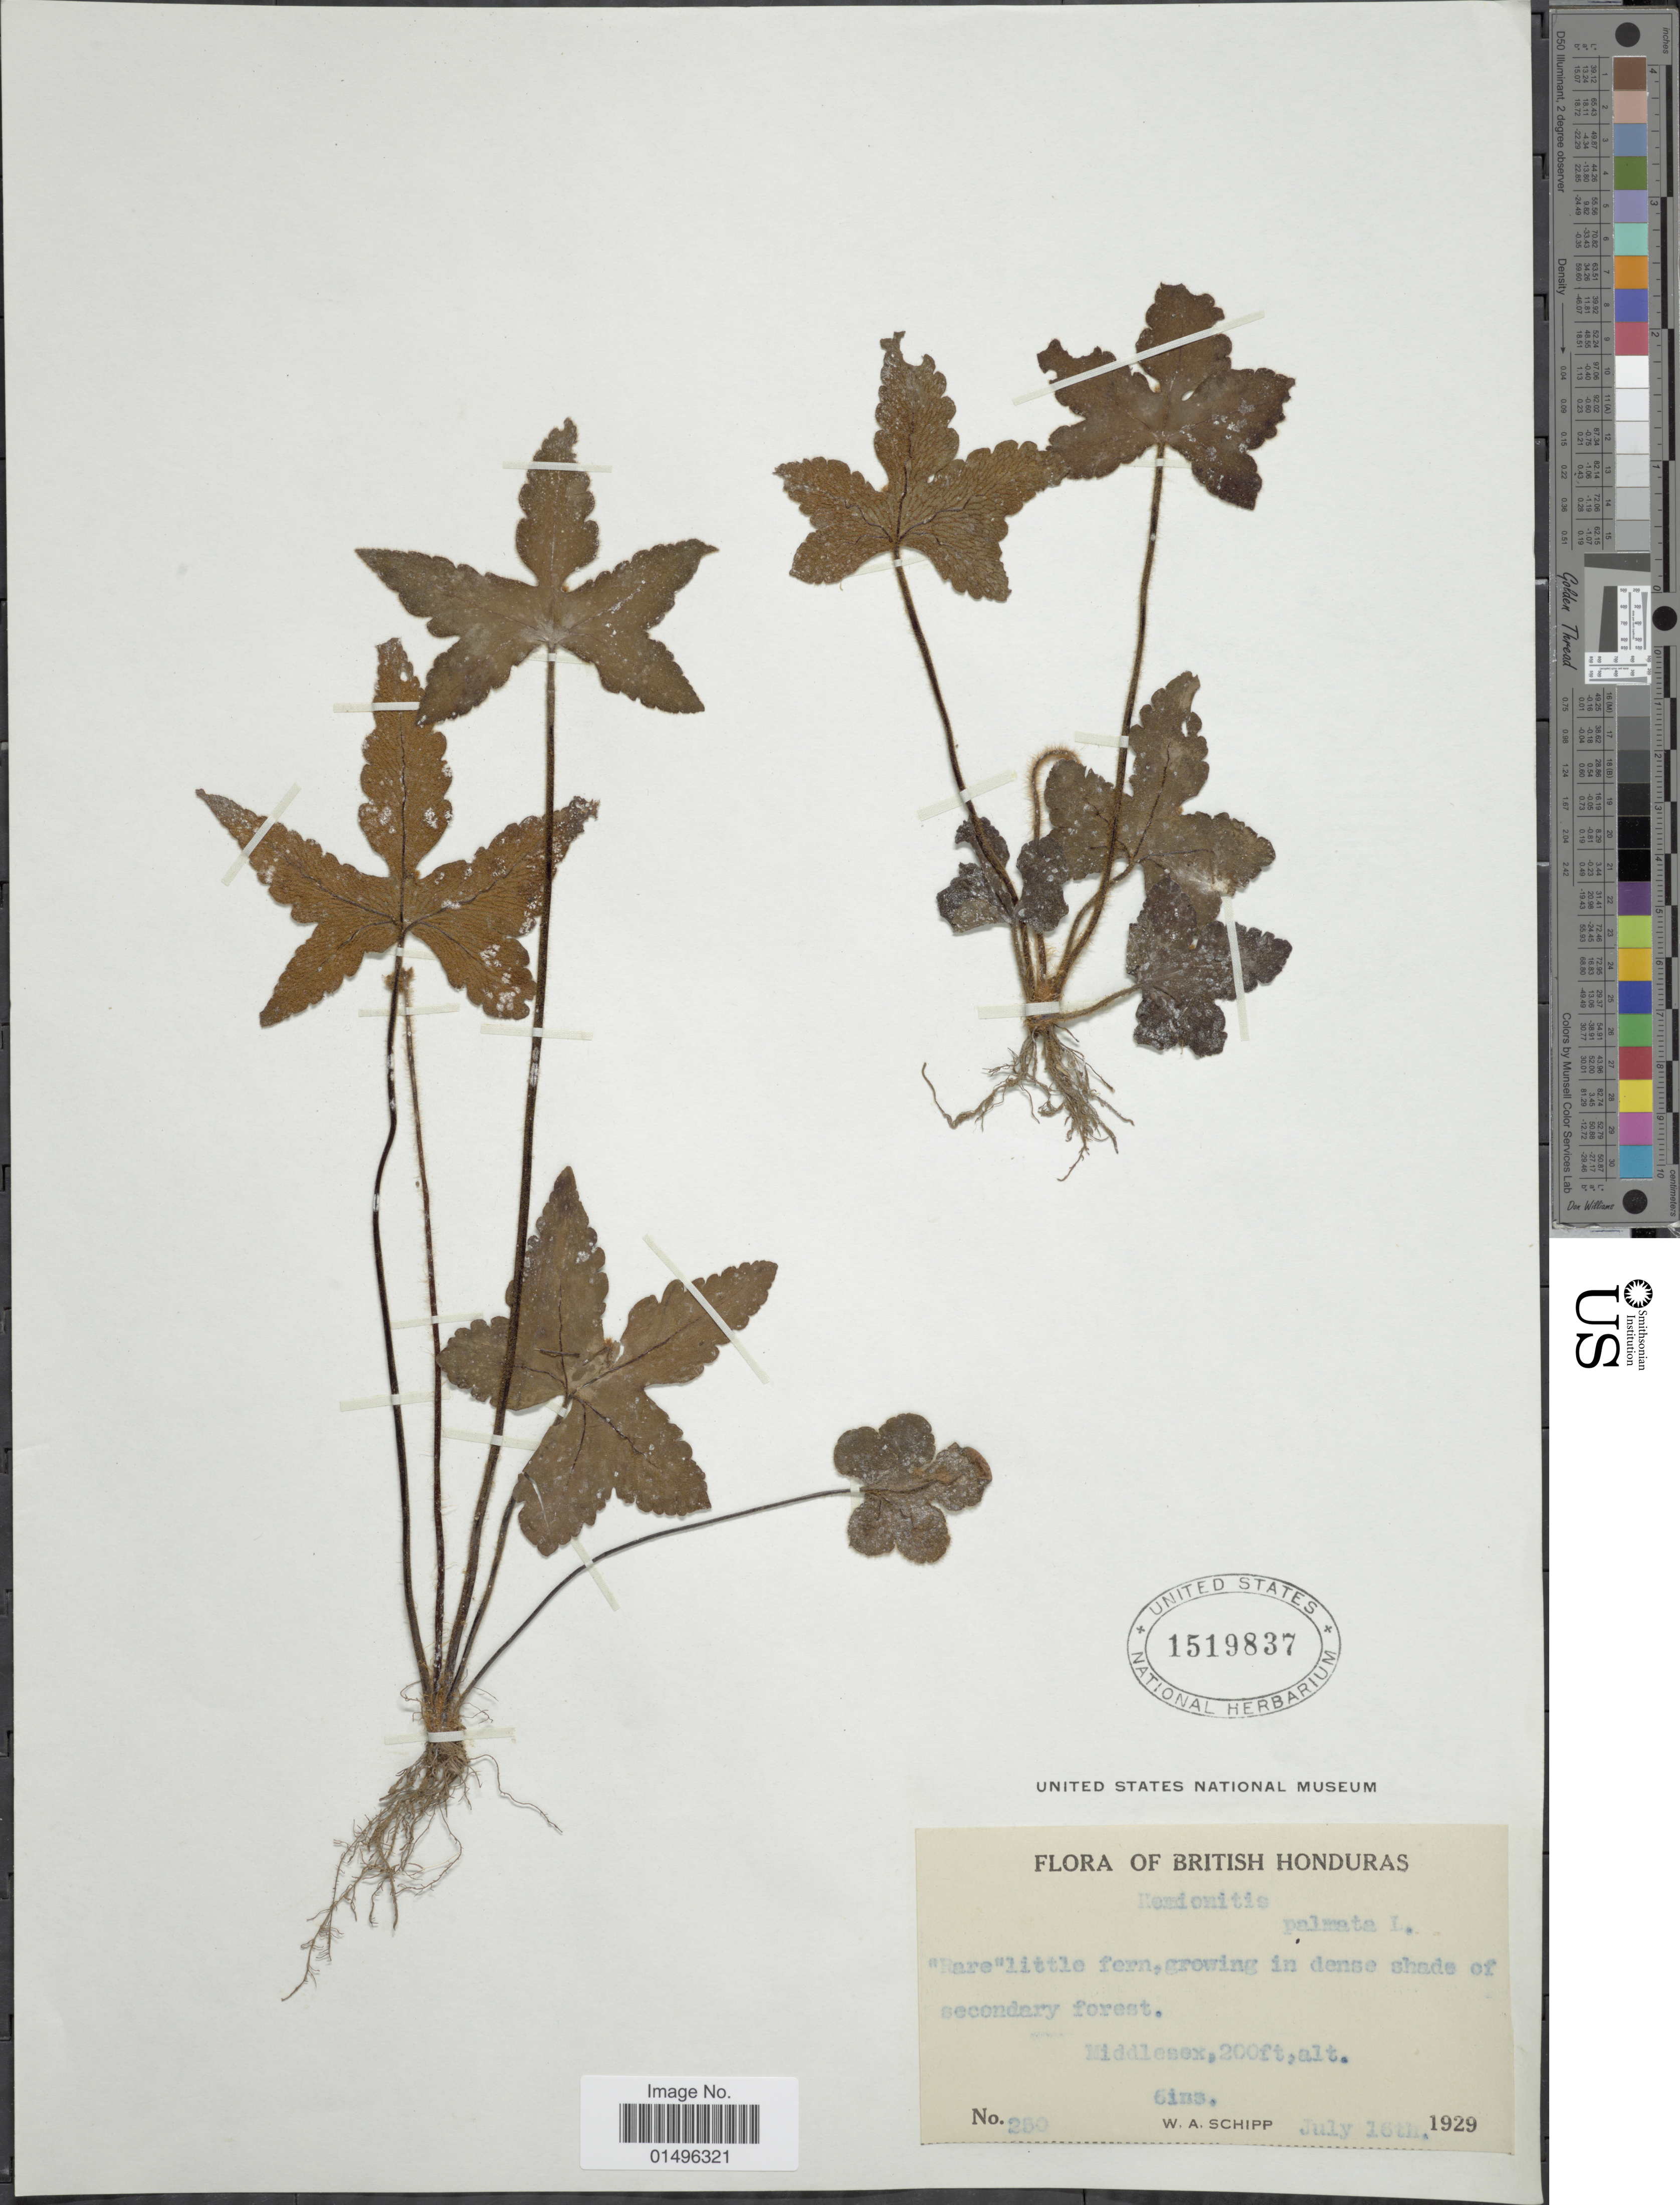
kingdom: Plantae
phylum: Tracheophyta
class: Polypodiopsida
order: Polypodiales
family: Pteridaceae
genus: Hemionitis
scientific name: Hemionitis palmata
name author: L.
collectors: W. Schipp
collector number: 250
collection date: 1929-07-16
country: Belize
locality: British Honduras, Middlesex.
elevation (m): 61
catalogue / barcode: US 1519837